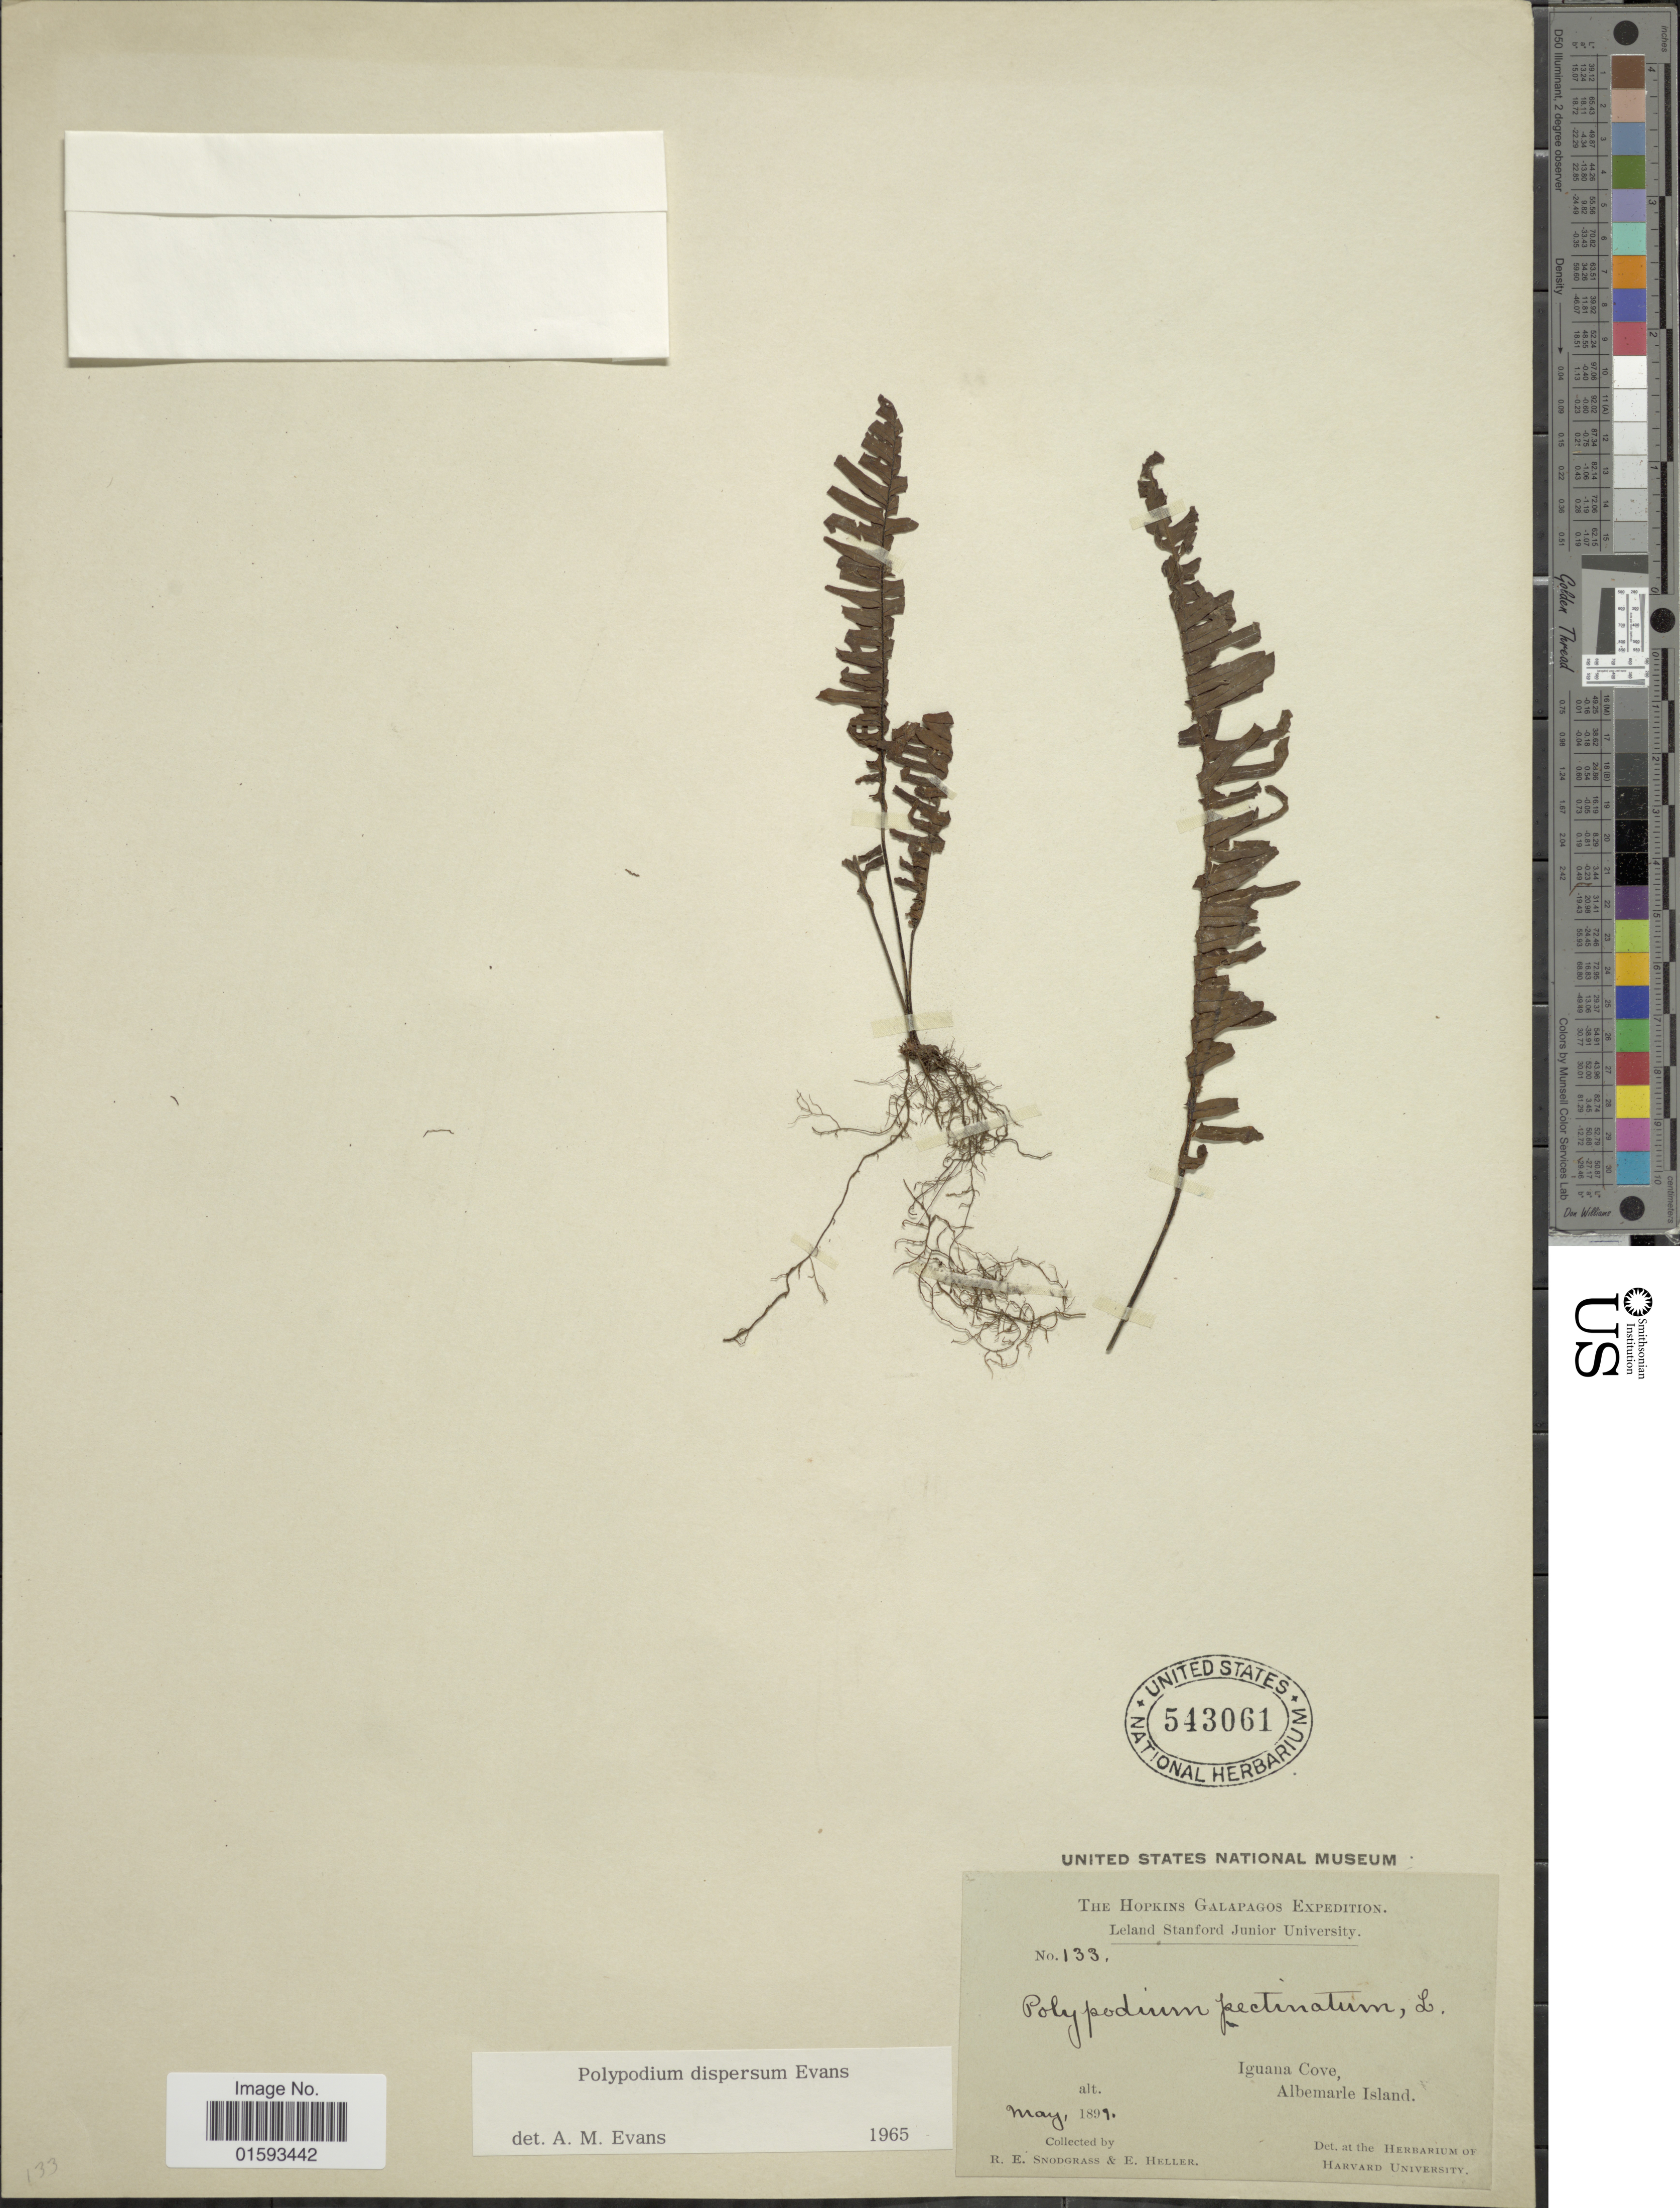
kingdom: Plantae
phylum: Tracheophyta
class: Polypodiopsida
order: Polypodiales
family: Polypodiaceae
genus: Pecluma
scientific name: Pecluma dispersa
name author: (A.M. Evans) M.G. Price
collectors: R. E. Snodgrass & E. Heller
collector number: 133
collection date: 1899-05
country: Ecuador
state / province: Colón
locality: Galapagos, Iguana Cove, Albemarle island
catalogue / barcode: US 543061